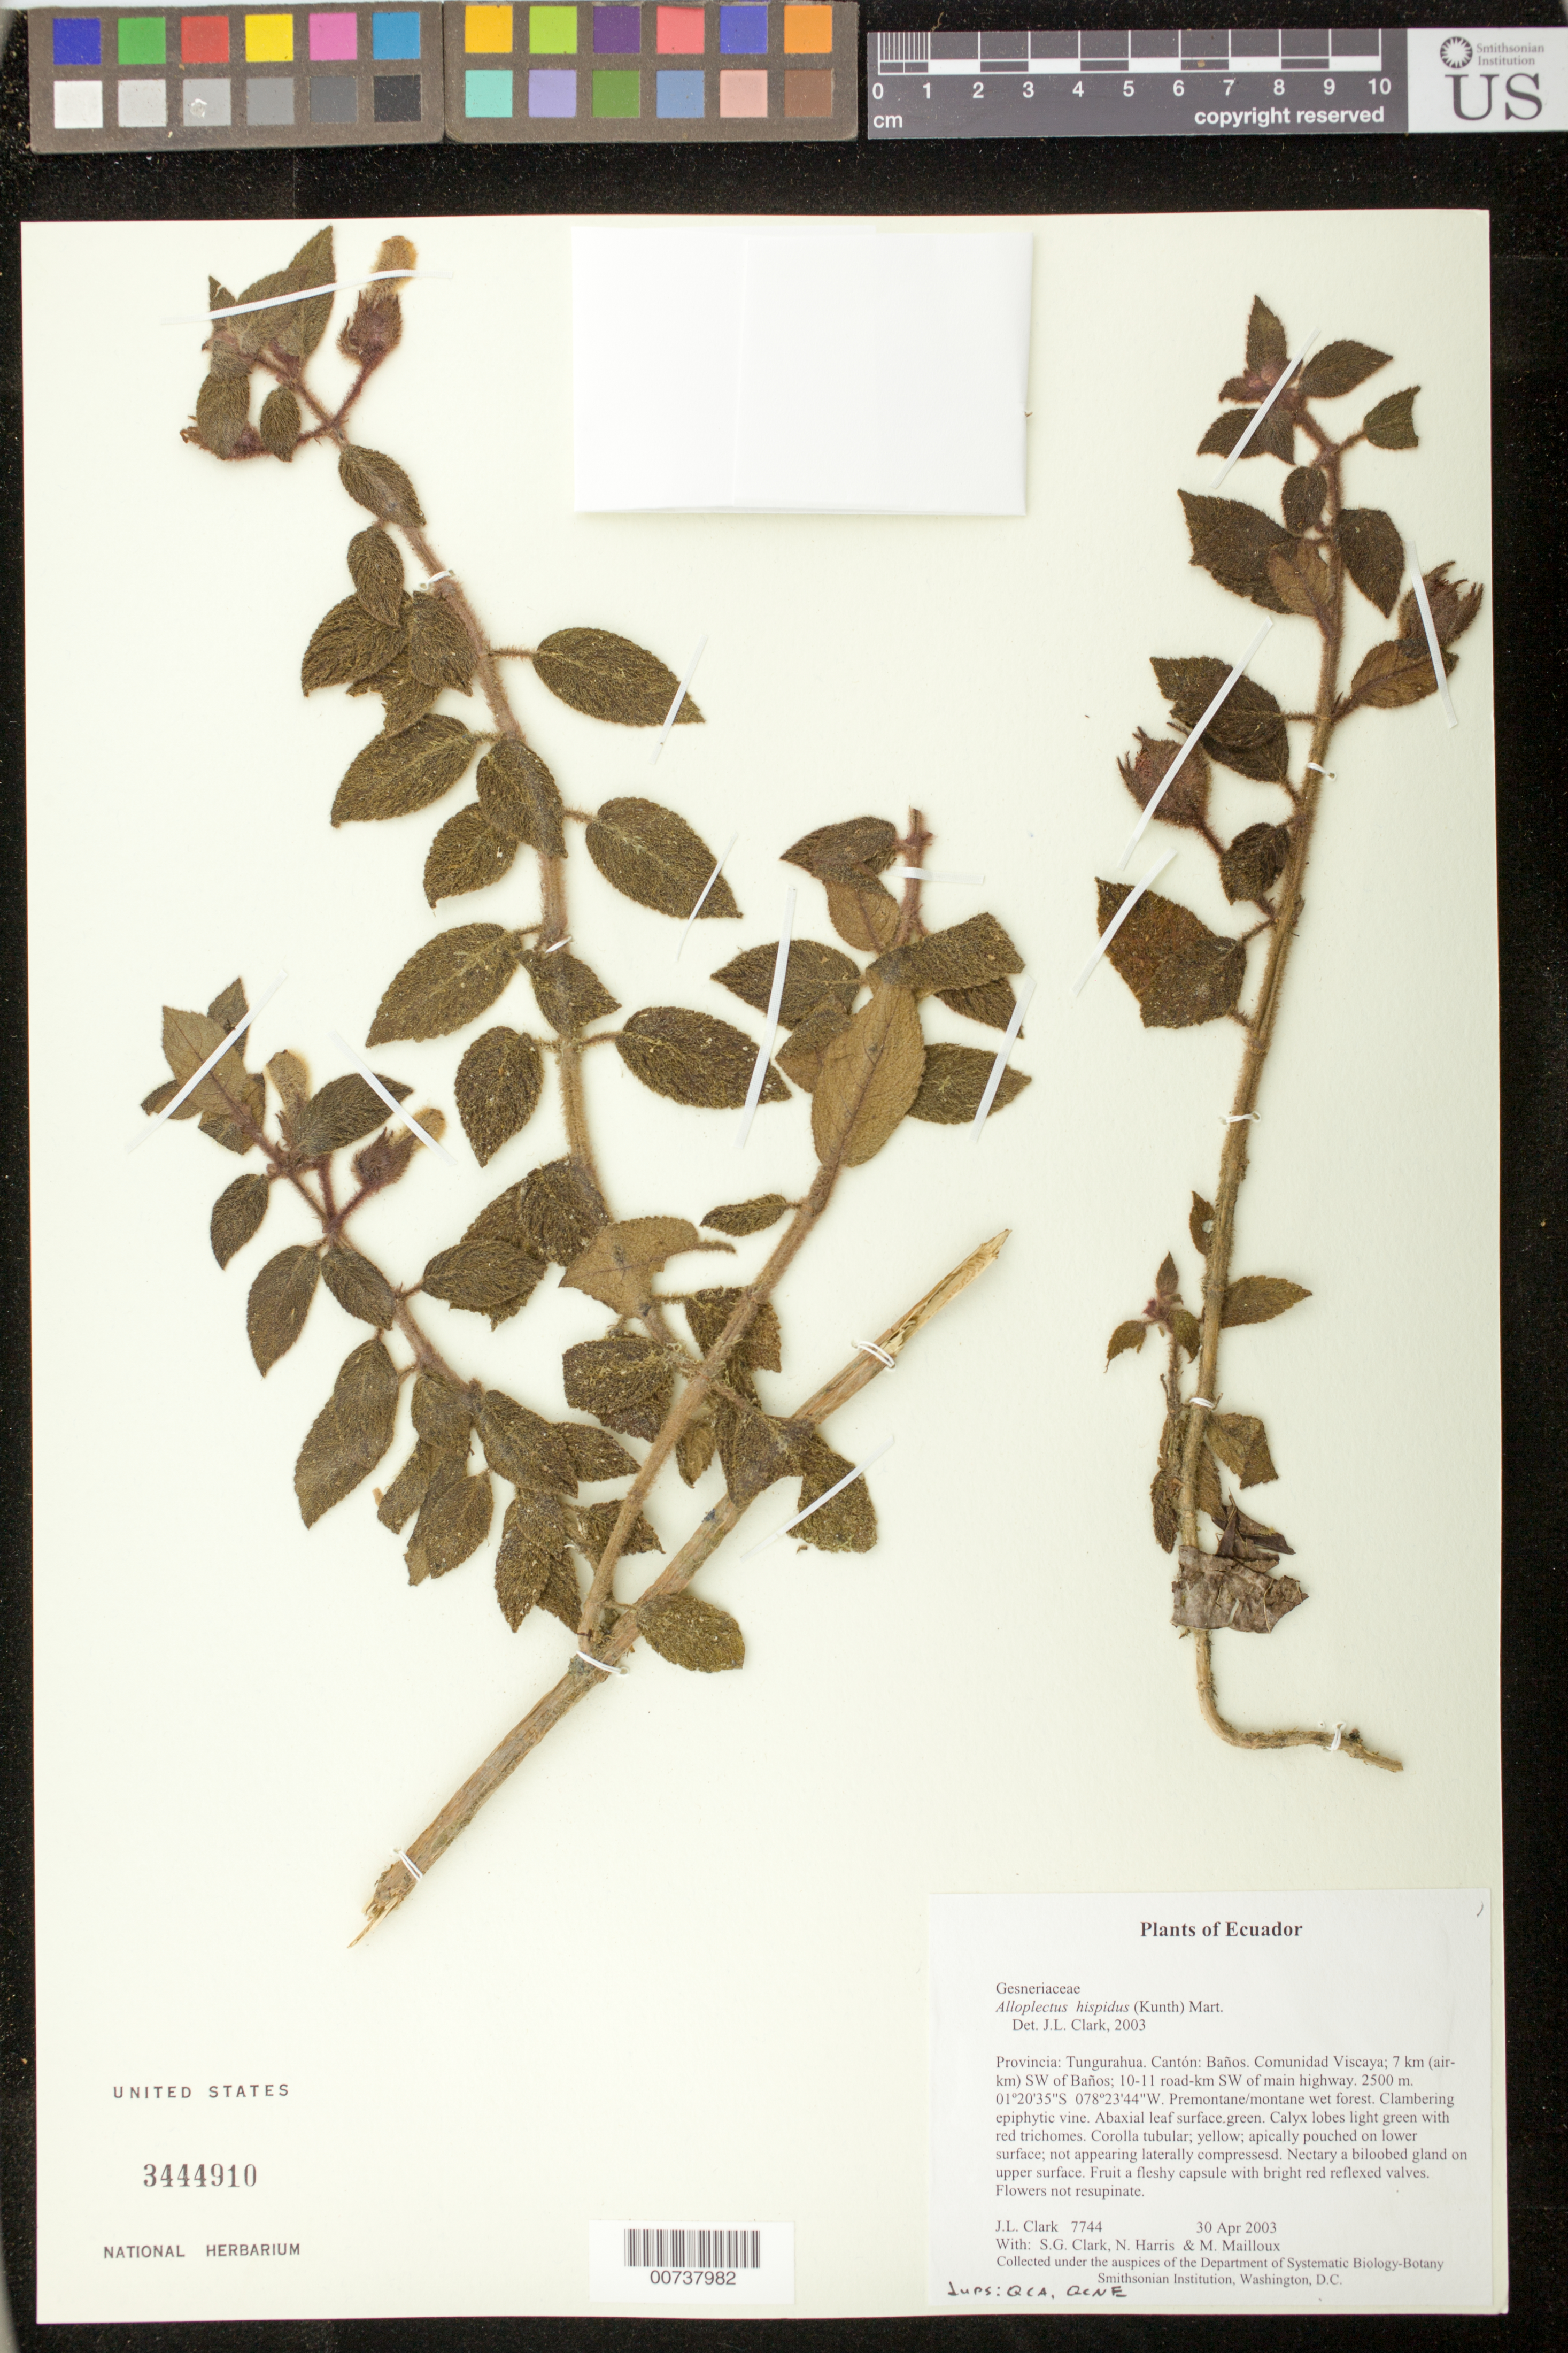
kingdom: Plantae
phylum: Tracheophyta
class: Magnoliopsida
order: Lamiales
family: Gesneriaceae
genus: Alloplectus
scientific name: Alloplectus hispidus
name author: (Kunth) Mart.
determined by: Clark, J. L., (SEL), The Marie Selby Botanical Garden (UNITED STATES)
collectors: J. L. Clark, S. G. Clark, N. Harris & M. Mailloux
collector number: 7744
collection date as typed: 30 Apr 2003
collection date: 2003-04-30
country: Ecuador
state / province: Tungurahua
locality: Baños. Comunidad Viscaya; 7 km (air-km) SW of Baños; 10-11 road-km SW of main highway.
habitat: Premontane/montane wet forest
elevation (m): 2500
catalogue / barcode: US 3444910